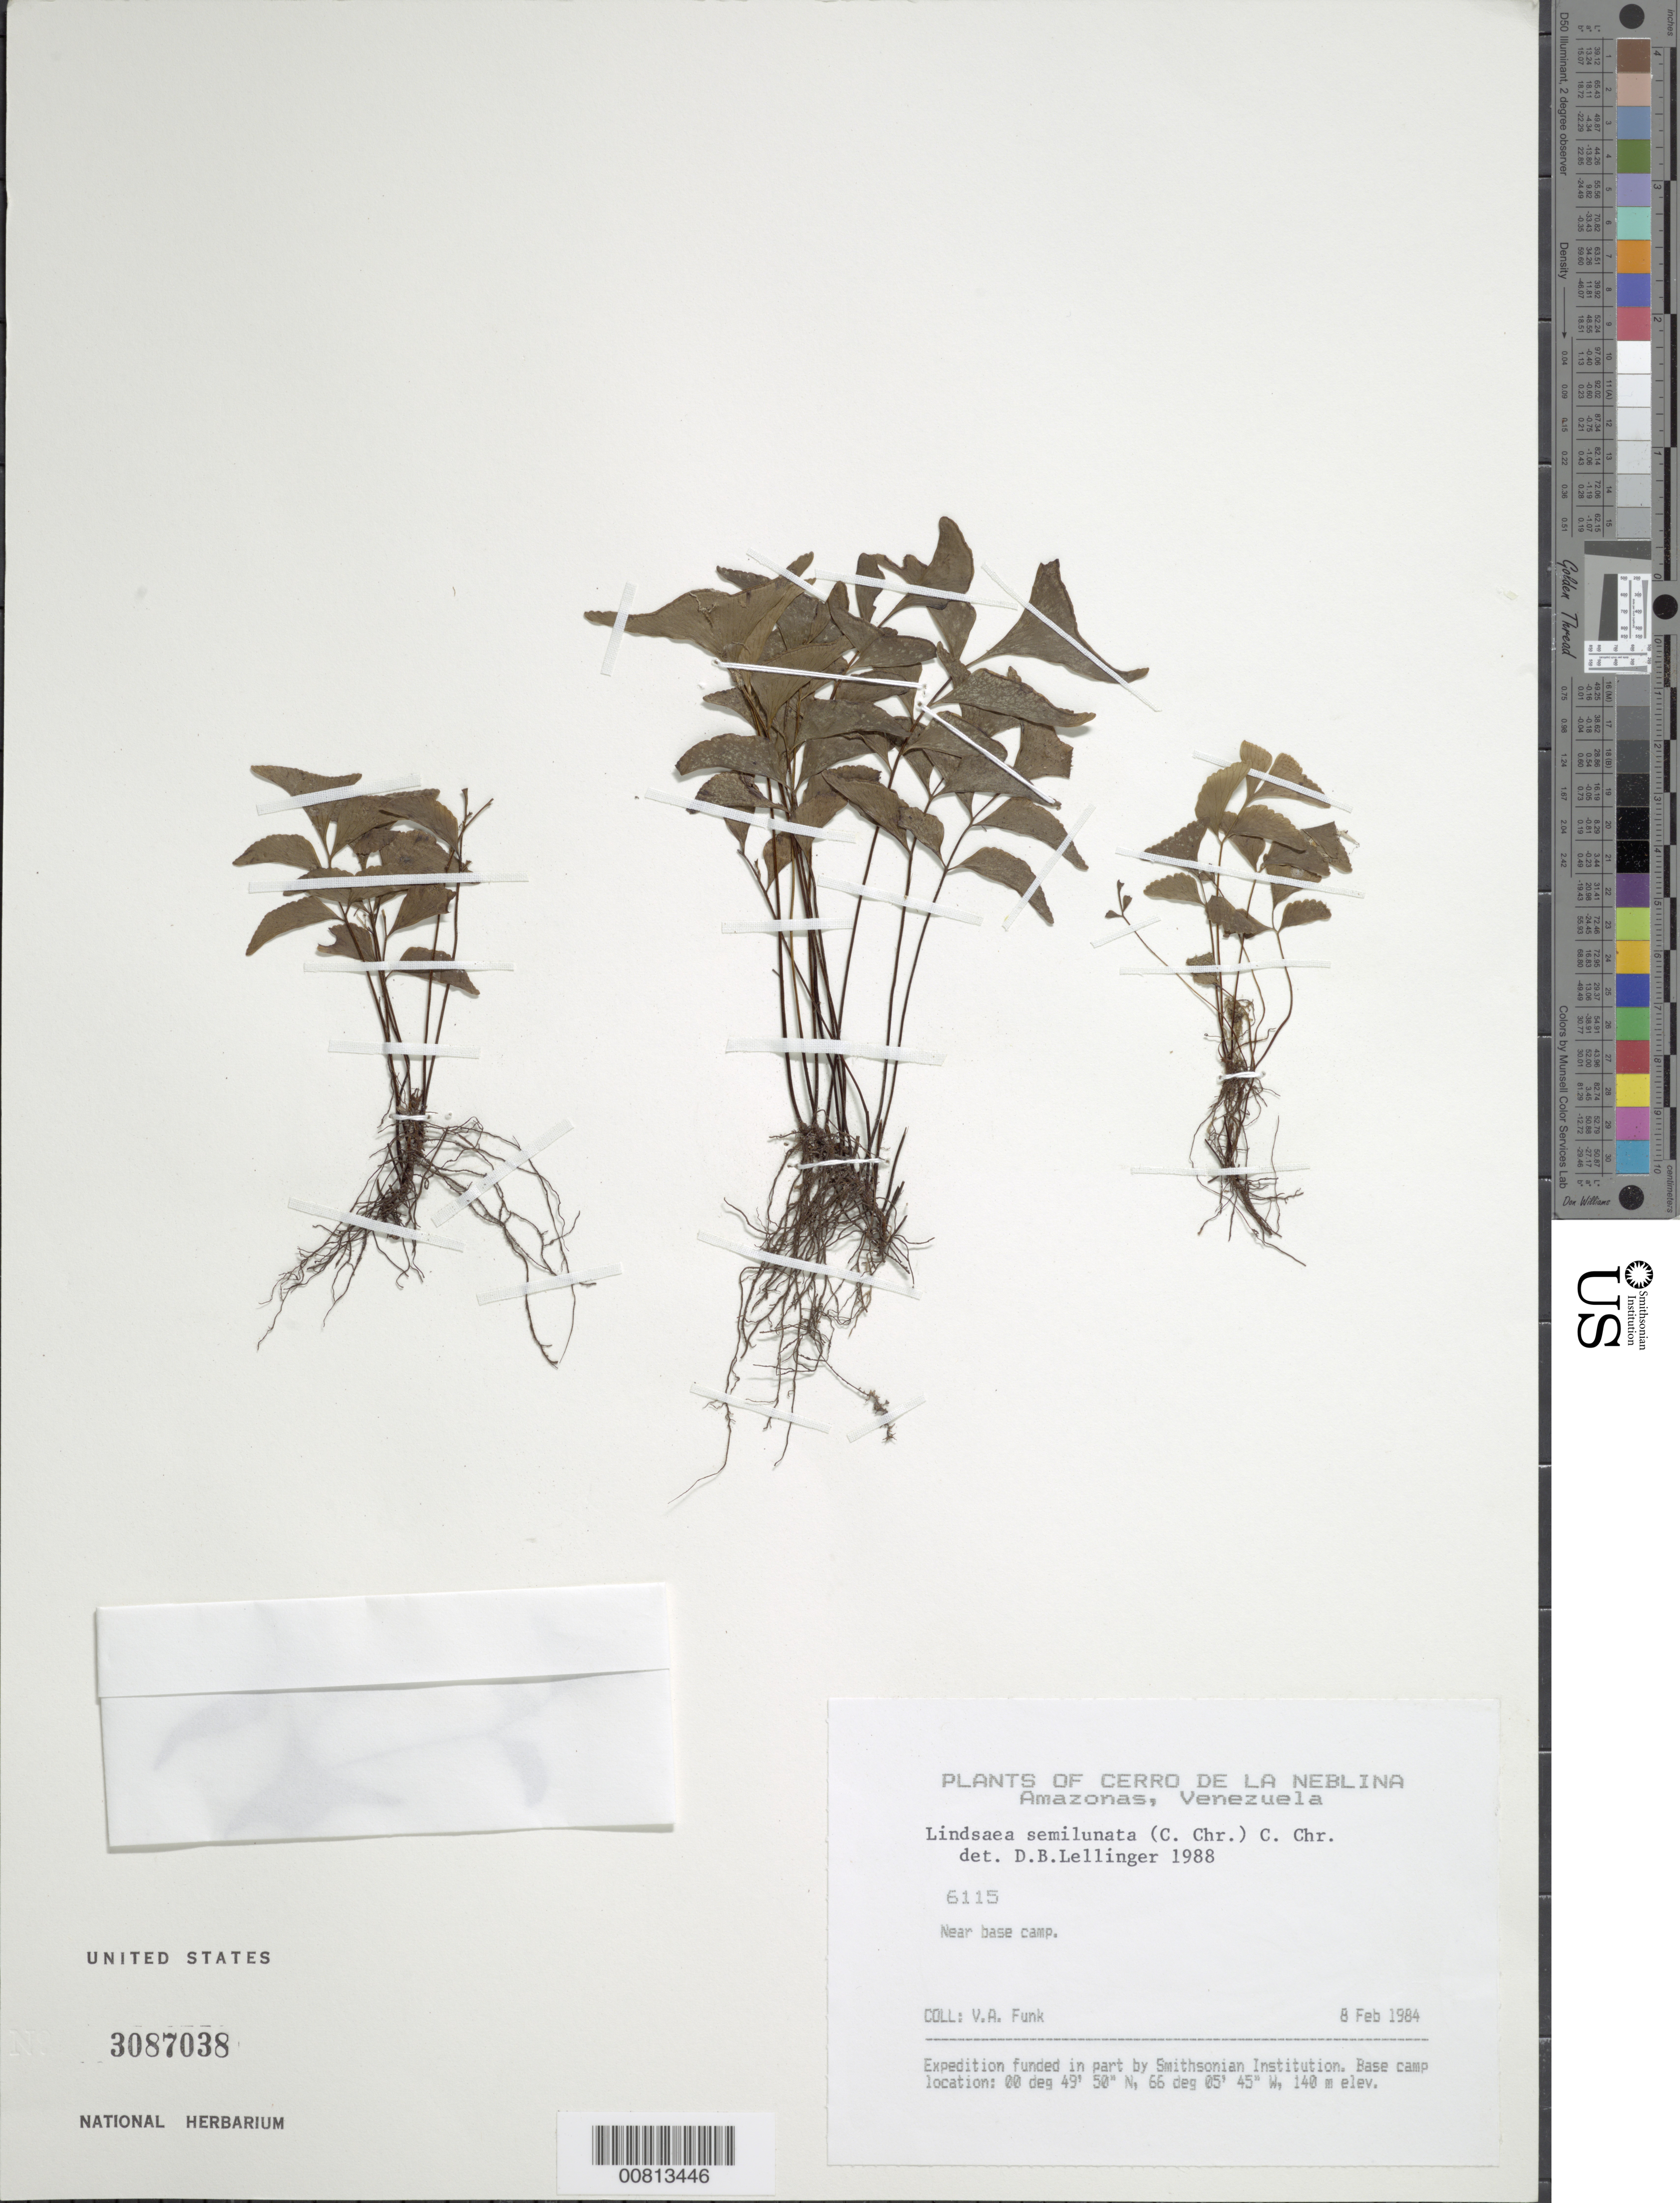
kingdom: Plantae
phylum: Tracheophyta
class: Polypodiopsida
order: Polypodiales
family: Lindsaeaceae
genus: Lindsaea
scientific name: Lindsaea semilunata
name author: (C. Chr.) C. Chr.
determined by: Lellinger, David B., (BOT), Smithsonian Institution - National Museum of Natural History (UNITED STATES)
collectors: V. Funk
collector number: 6115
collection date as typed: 8-Feb-84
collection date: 1984-02-08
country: Venezuela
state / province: Amazonas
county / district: Río Negro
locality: Canyon Grande, Cerro de la Neblina, near base camp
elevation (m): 140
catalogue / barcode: US 3087038